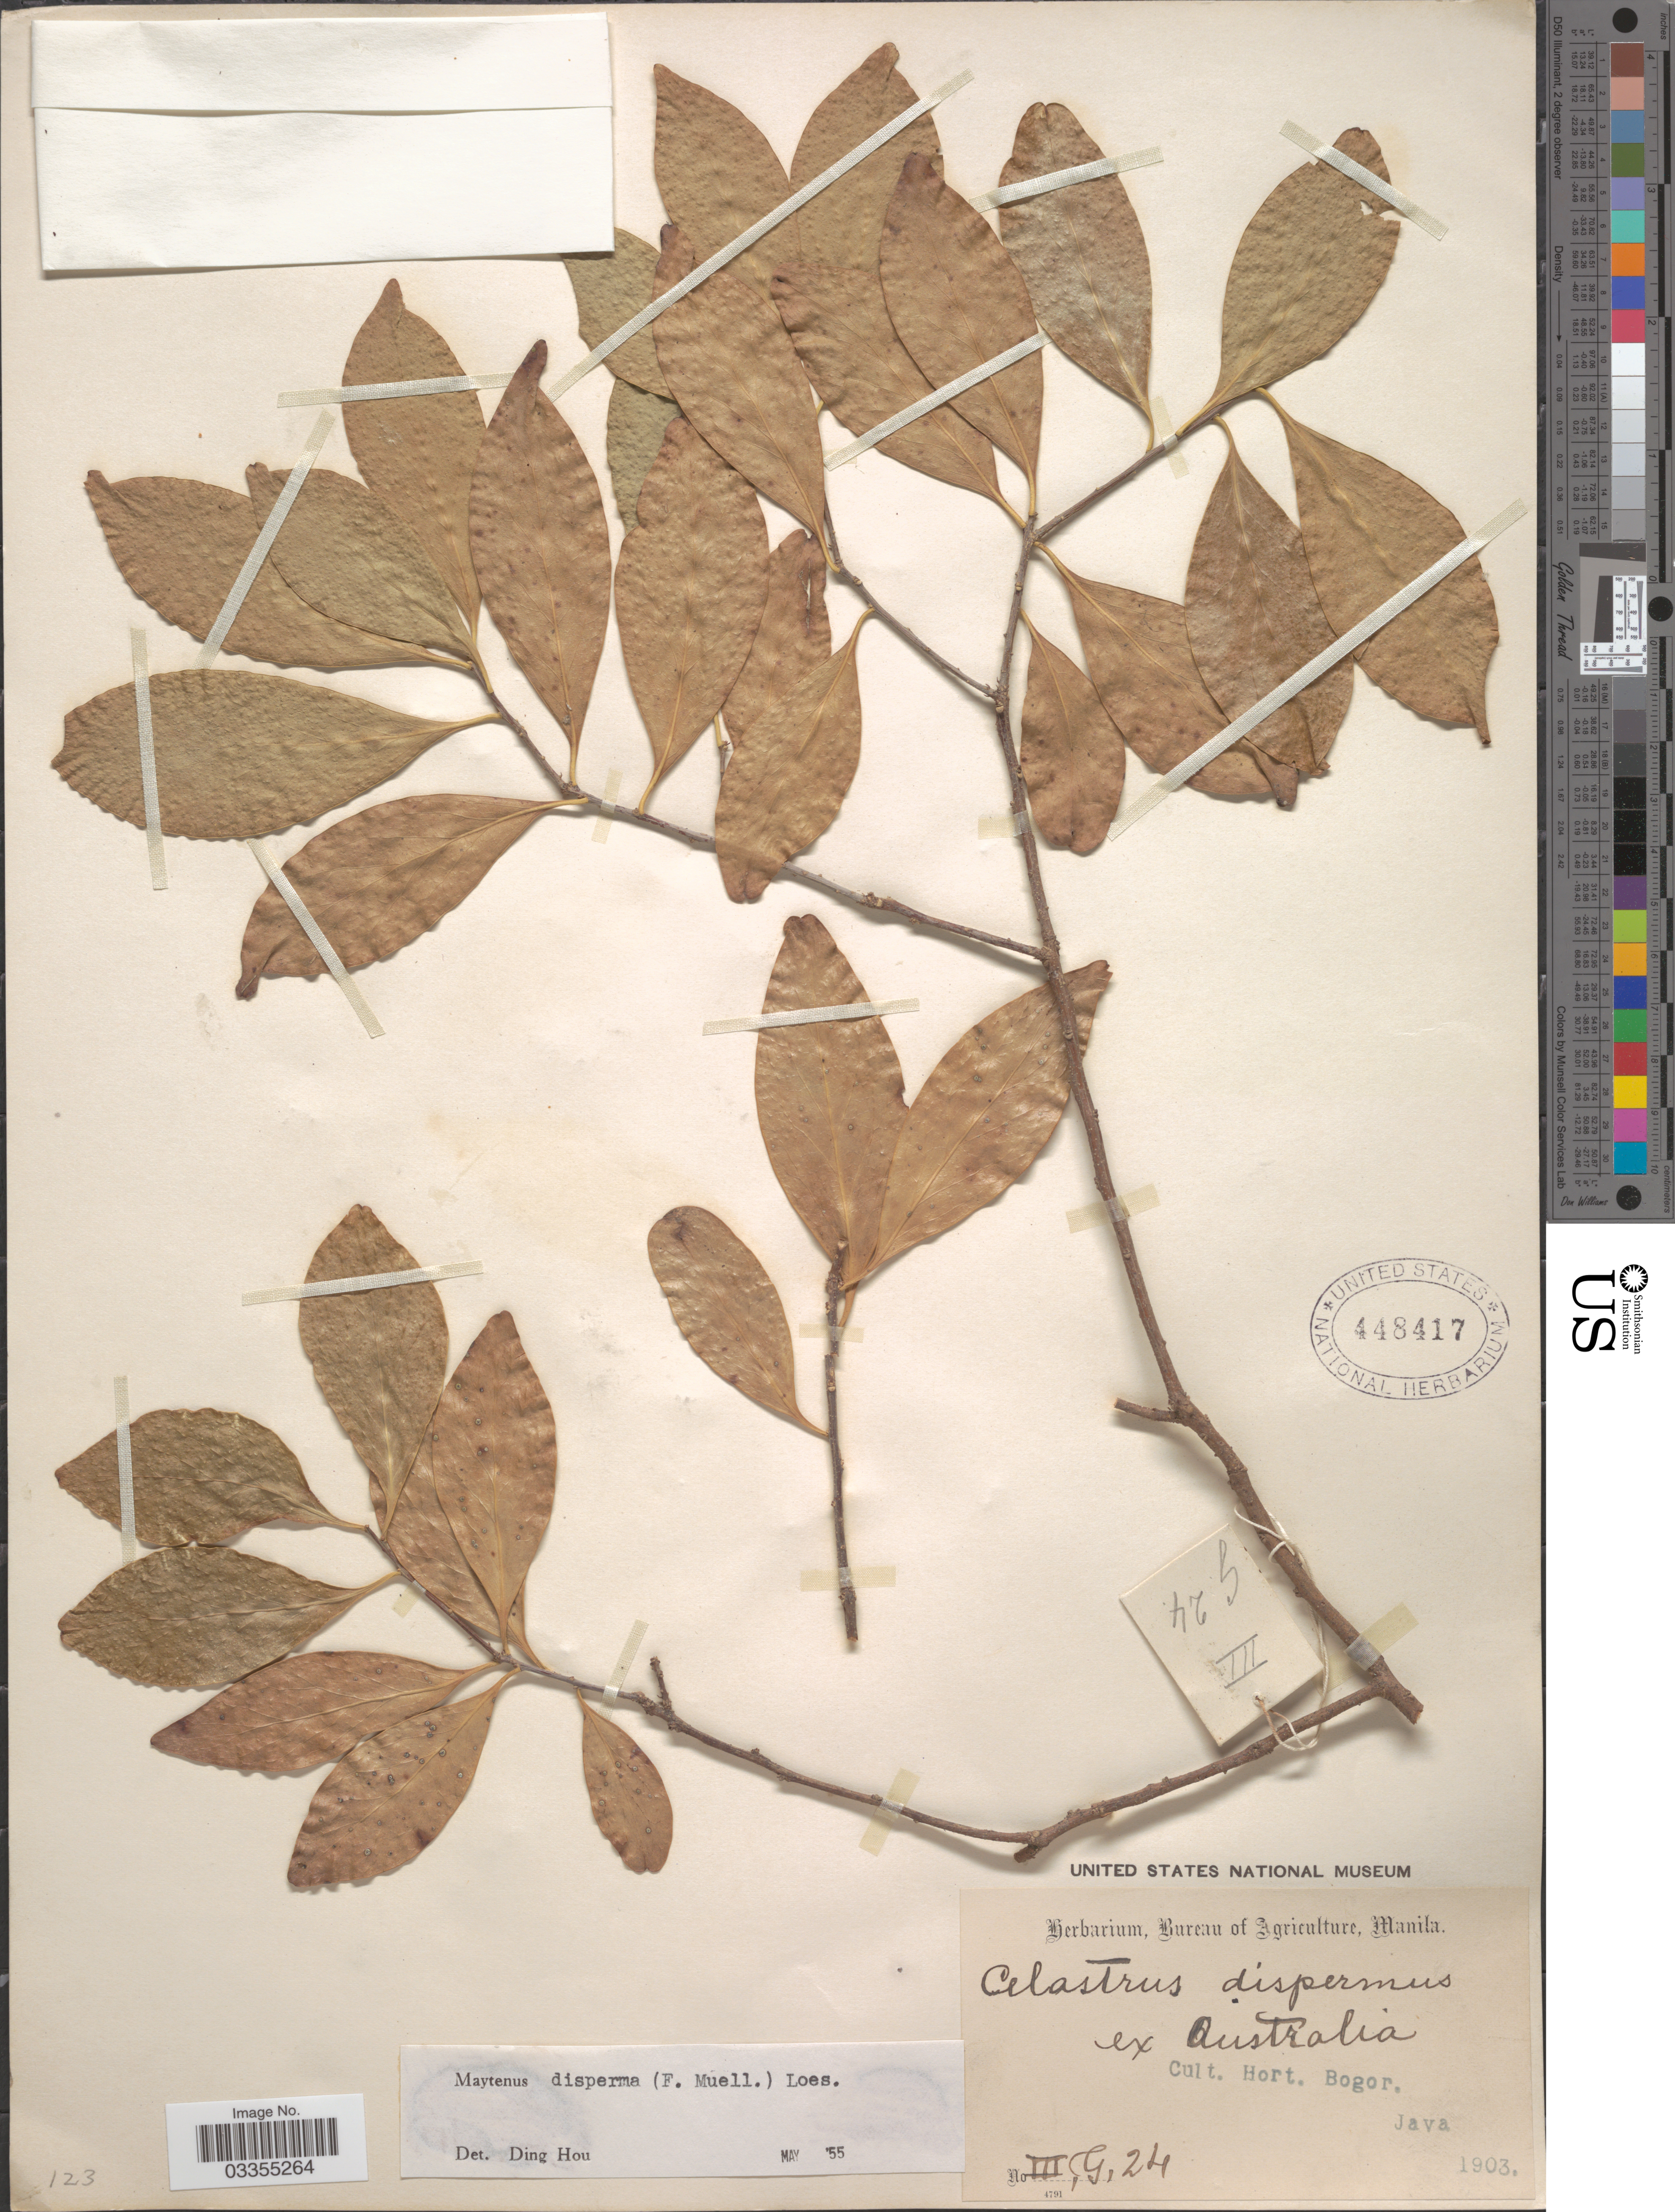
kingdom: Plantae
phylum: Tracheophyta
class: Magnoliopsida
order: Celastrales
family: Celastraceae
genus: Denhamia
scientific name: Denhamia disperma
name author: (F. Muell.) Simmons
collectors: Ex herb. Bureau of Agriculture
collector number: III,G,24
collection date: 1903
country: Indonesia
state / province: Java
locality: Cult. Hort. Bogor.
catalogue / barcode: US 448417